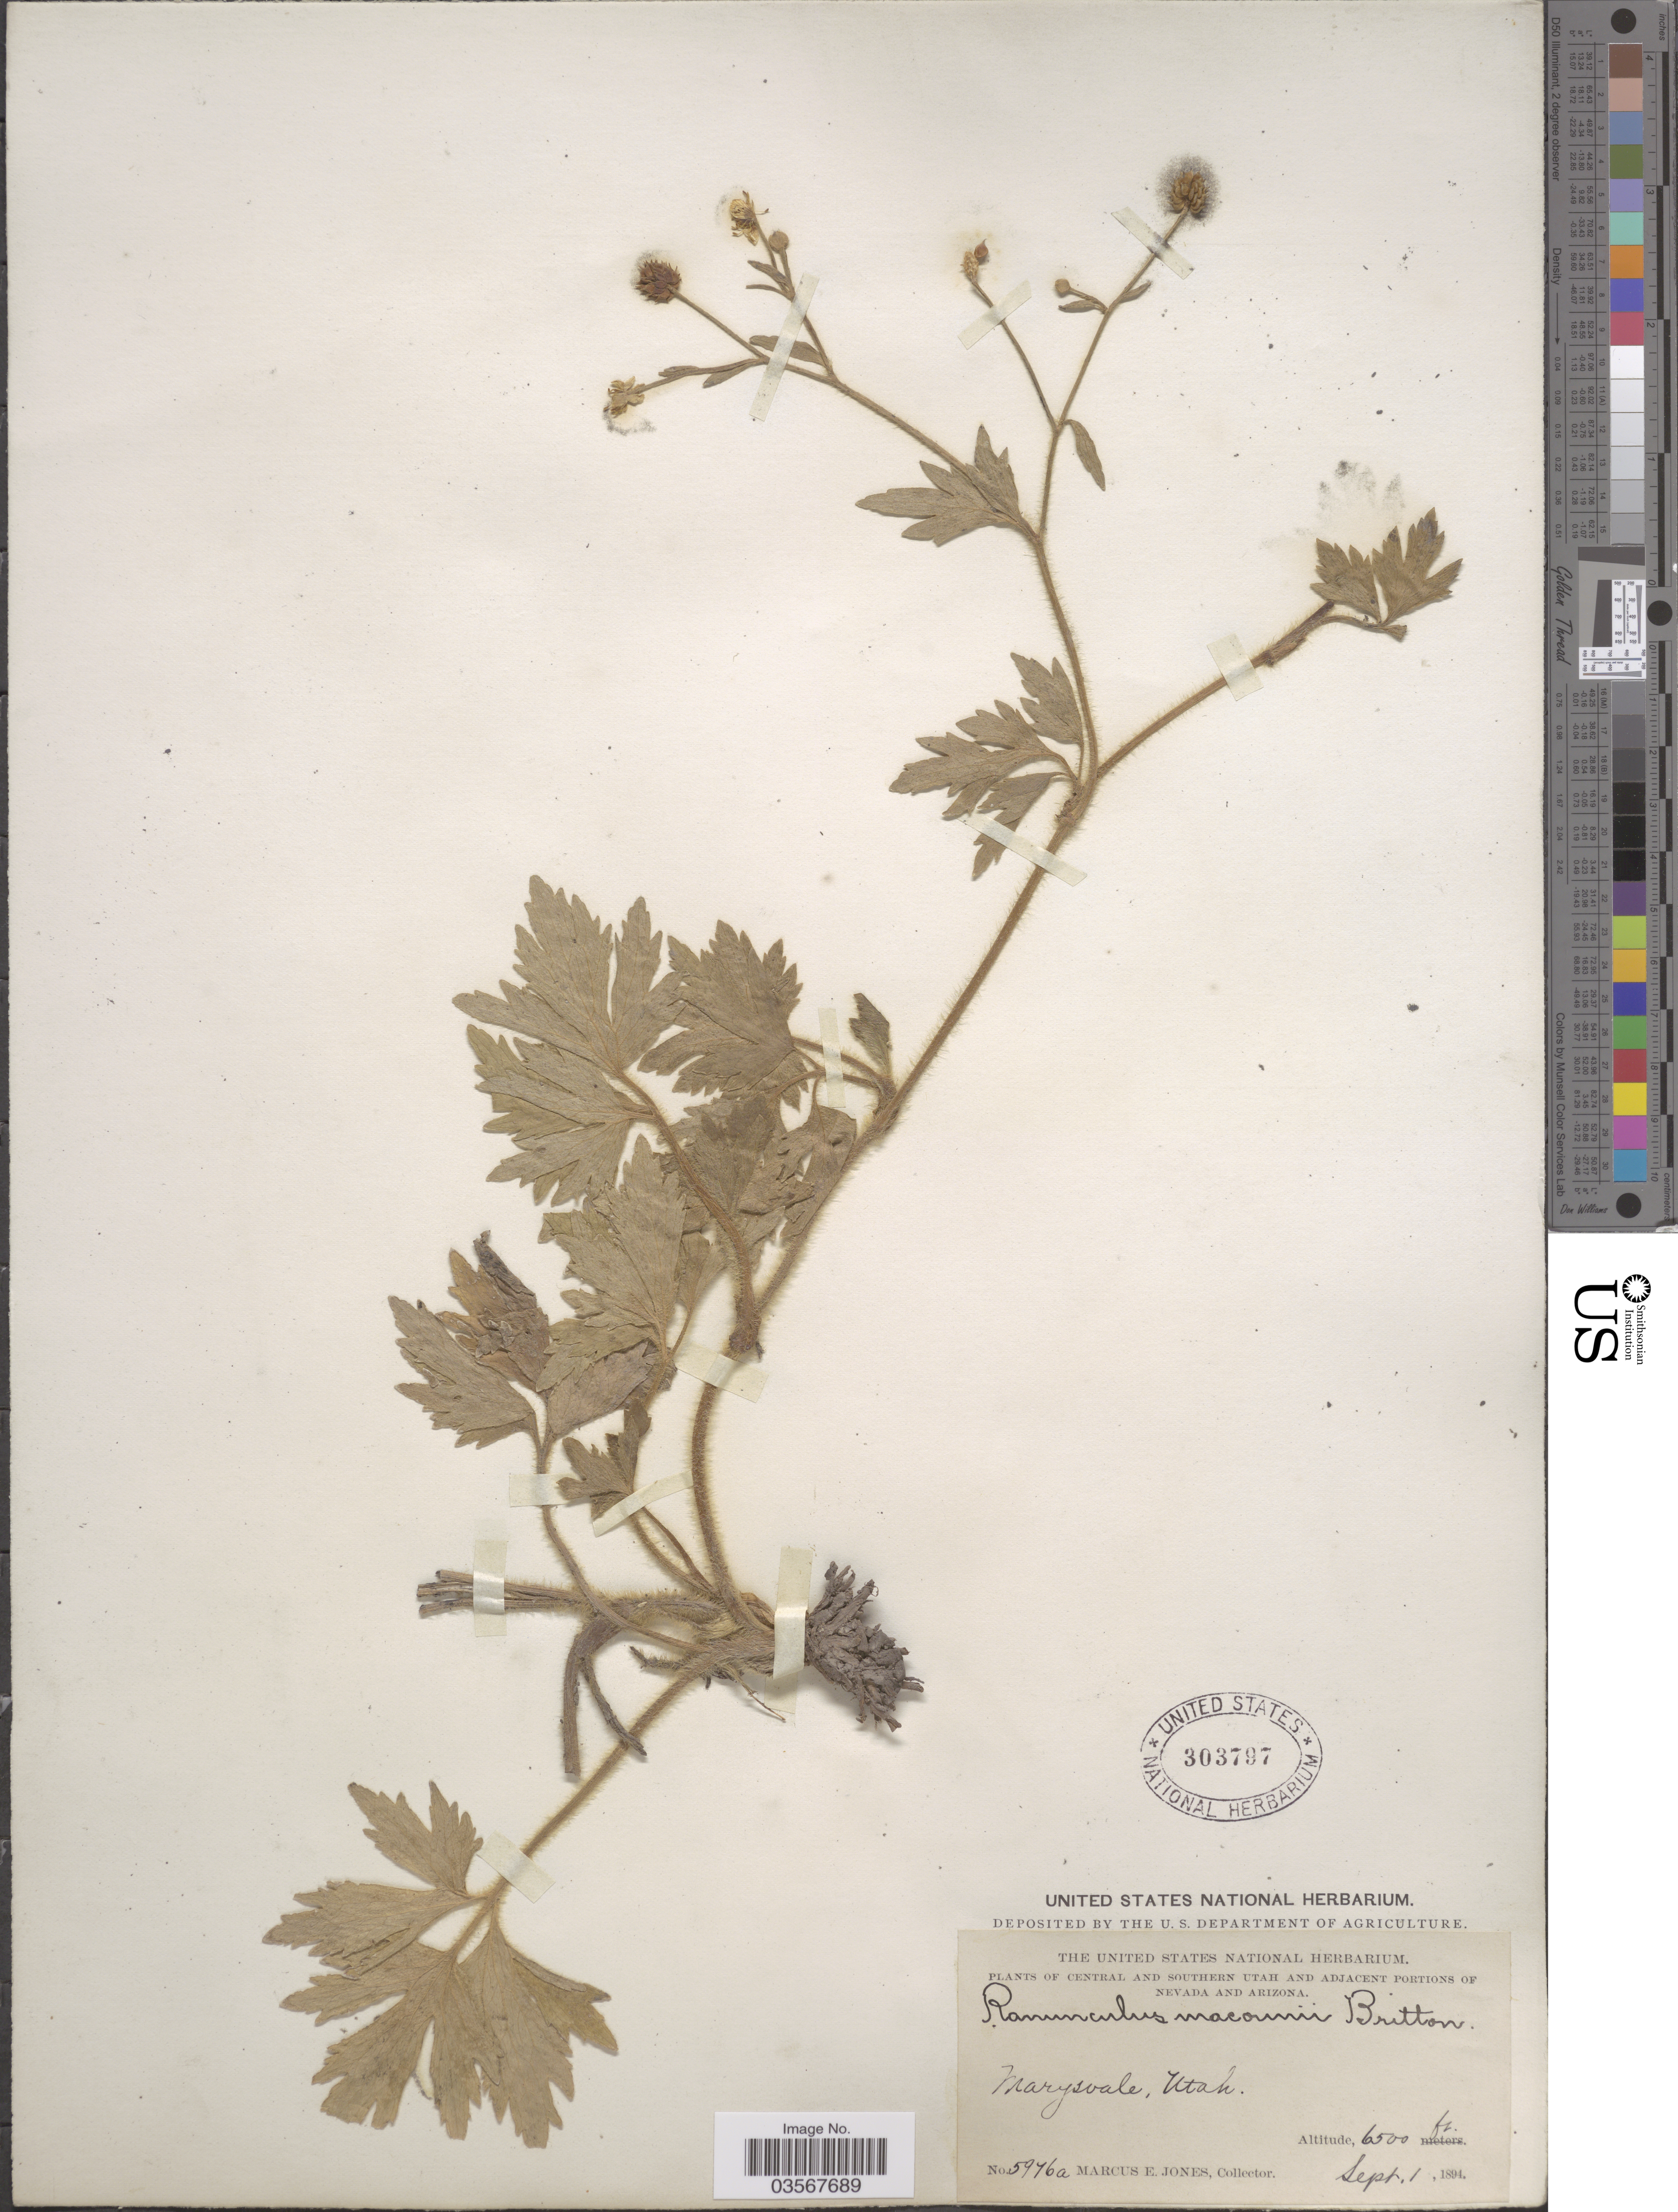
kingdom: Plantae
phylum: Tracheophyta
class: Magnoliopsida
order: Ranunculales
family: Ranunculaceae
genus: Ranunculus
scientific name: Ranunculus macounii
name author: Britton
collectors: M. E. Jones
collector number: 5976a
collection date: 1894-09-01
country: United States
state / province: Utah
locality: Central and Southern Utah. Marysvale.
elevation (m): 1981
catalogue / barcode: US 303797